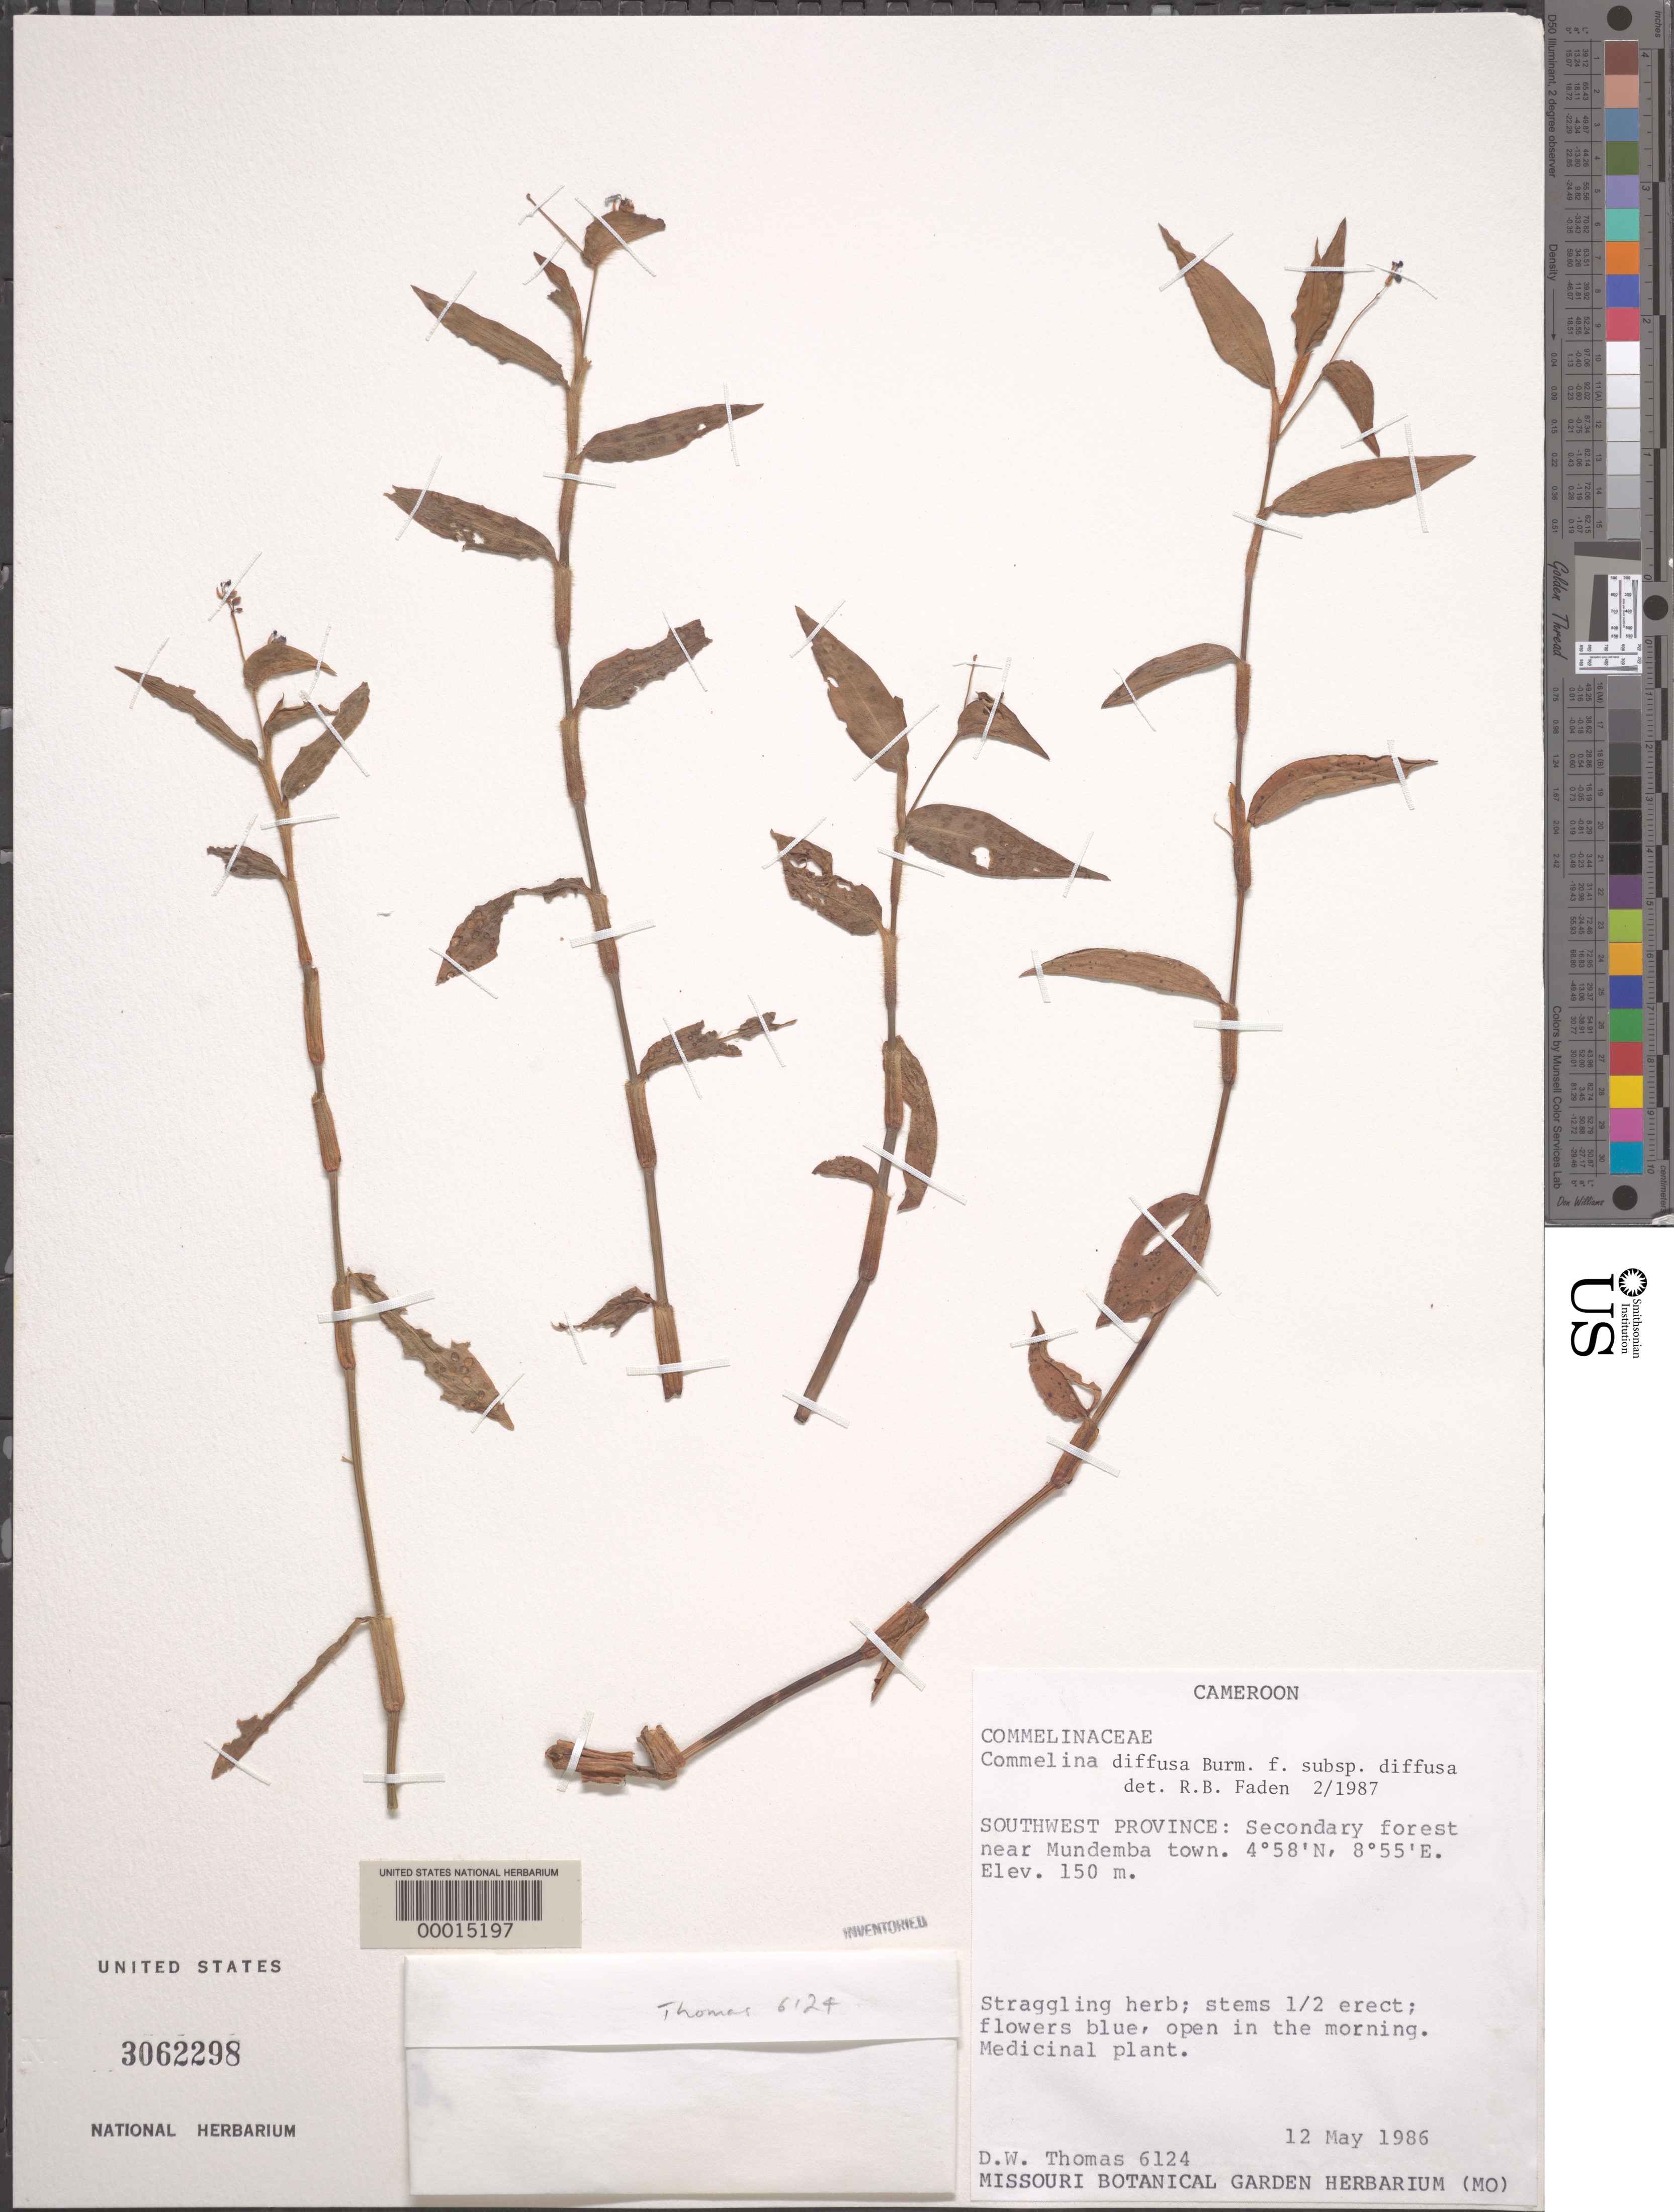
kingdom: Plantae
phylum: Tracheophyta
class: Liliopsida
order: Commelinales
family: Commelinaceae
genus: Commelina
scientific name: Commelina diffusa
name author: Burm. f.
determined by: Faden, Robert B., (US), Smithsonian Institution - National Museum of Natural History (UNITED STATES)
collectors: D. W. Thomas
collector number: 6124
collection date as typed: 12 May 1986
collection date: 1986-05-12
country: Cameroon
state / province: Sud-Ouest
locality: Near mundemba town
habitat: Secondary forest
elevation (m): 150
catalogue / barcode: US 3062298